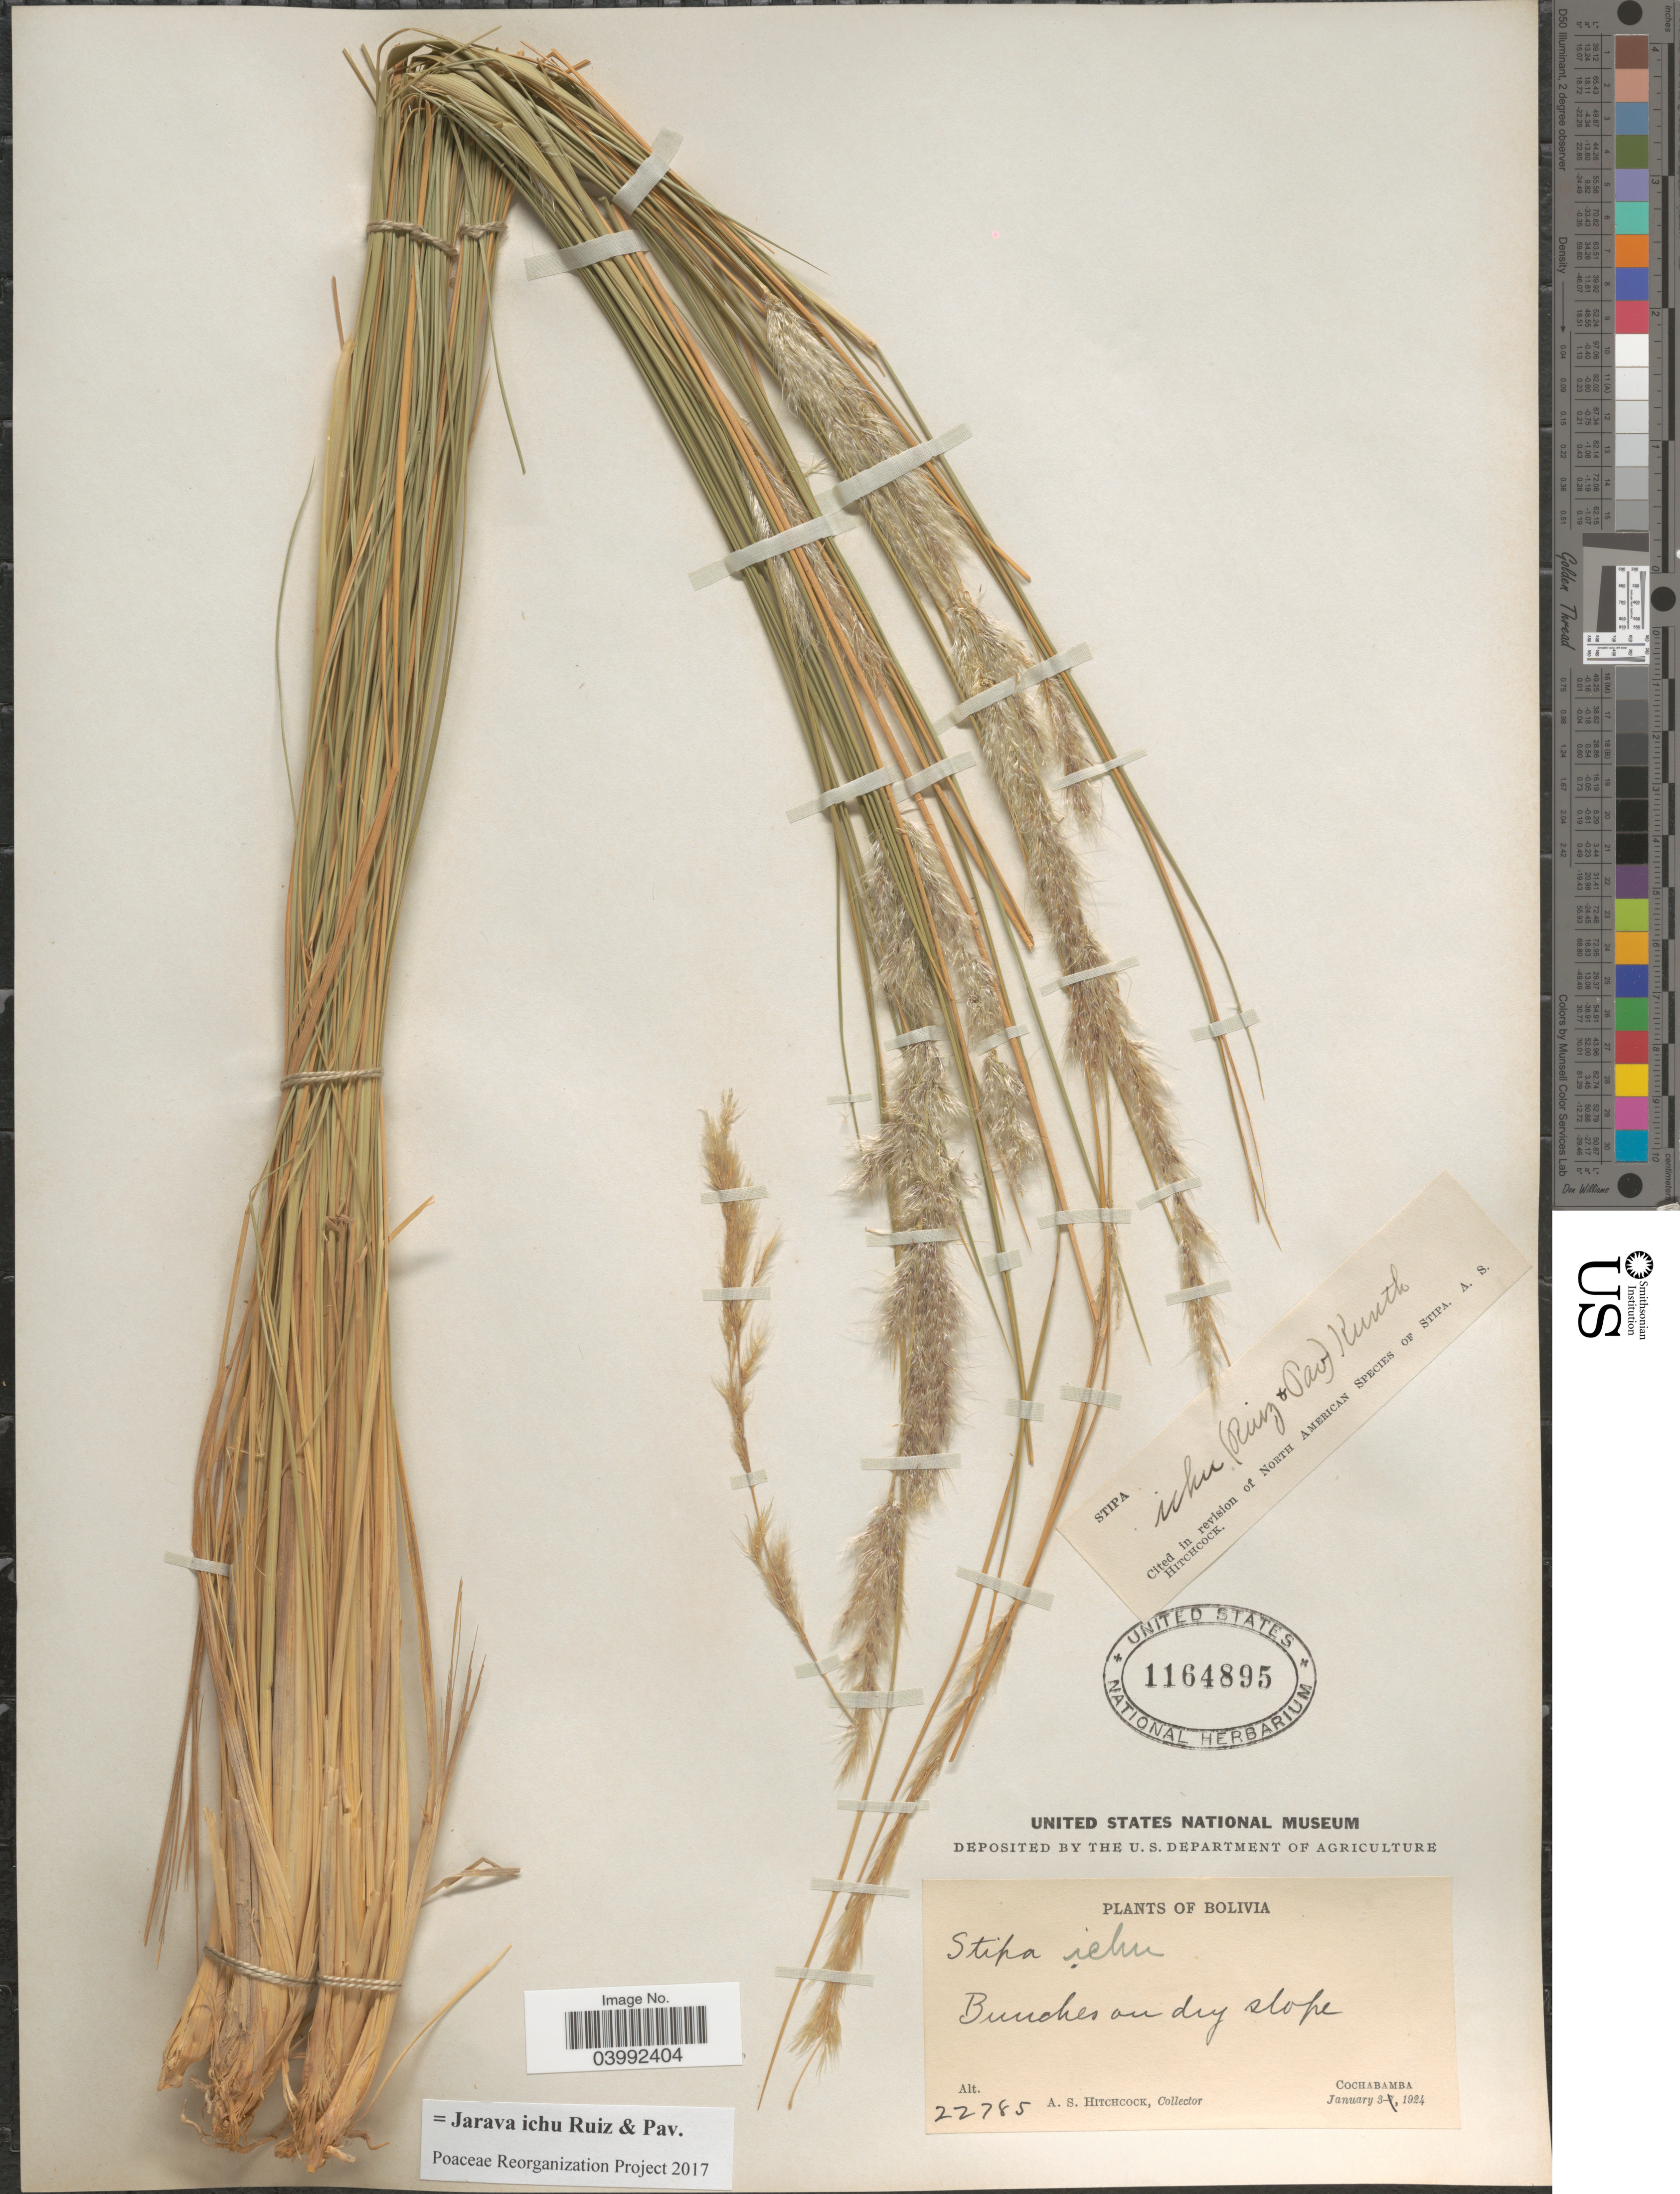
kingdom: Plantae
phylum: Tracheophyta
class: Liliopsida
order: Poales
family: Poaceae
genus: Jarava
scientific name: Jarava ichu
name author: Ruiz & Pav.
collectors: A. S. Hitchcock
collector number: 22785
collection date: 1924-01-03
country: Bolivia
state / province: Cochabamba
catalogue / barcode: US 1164895